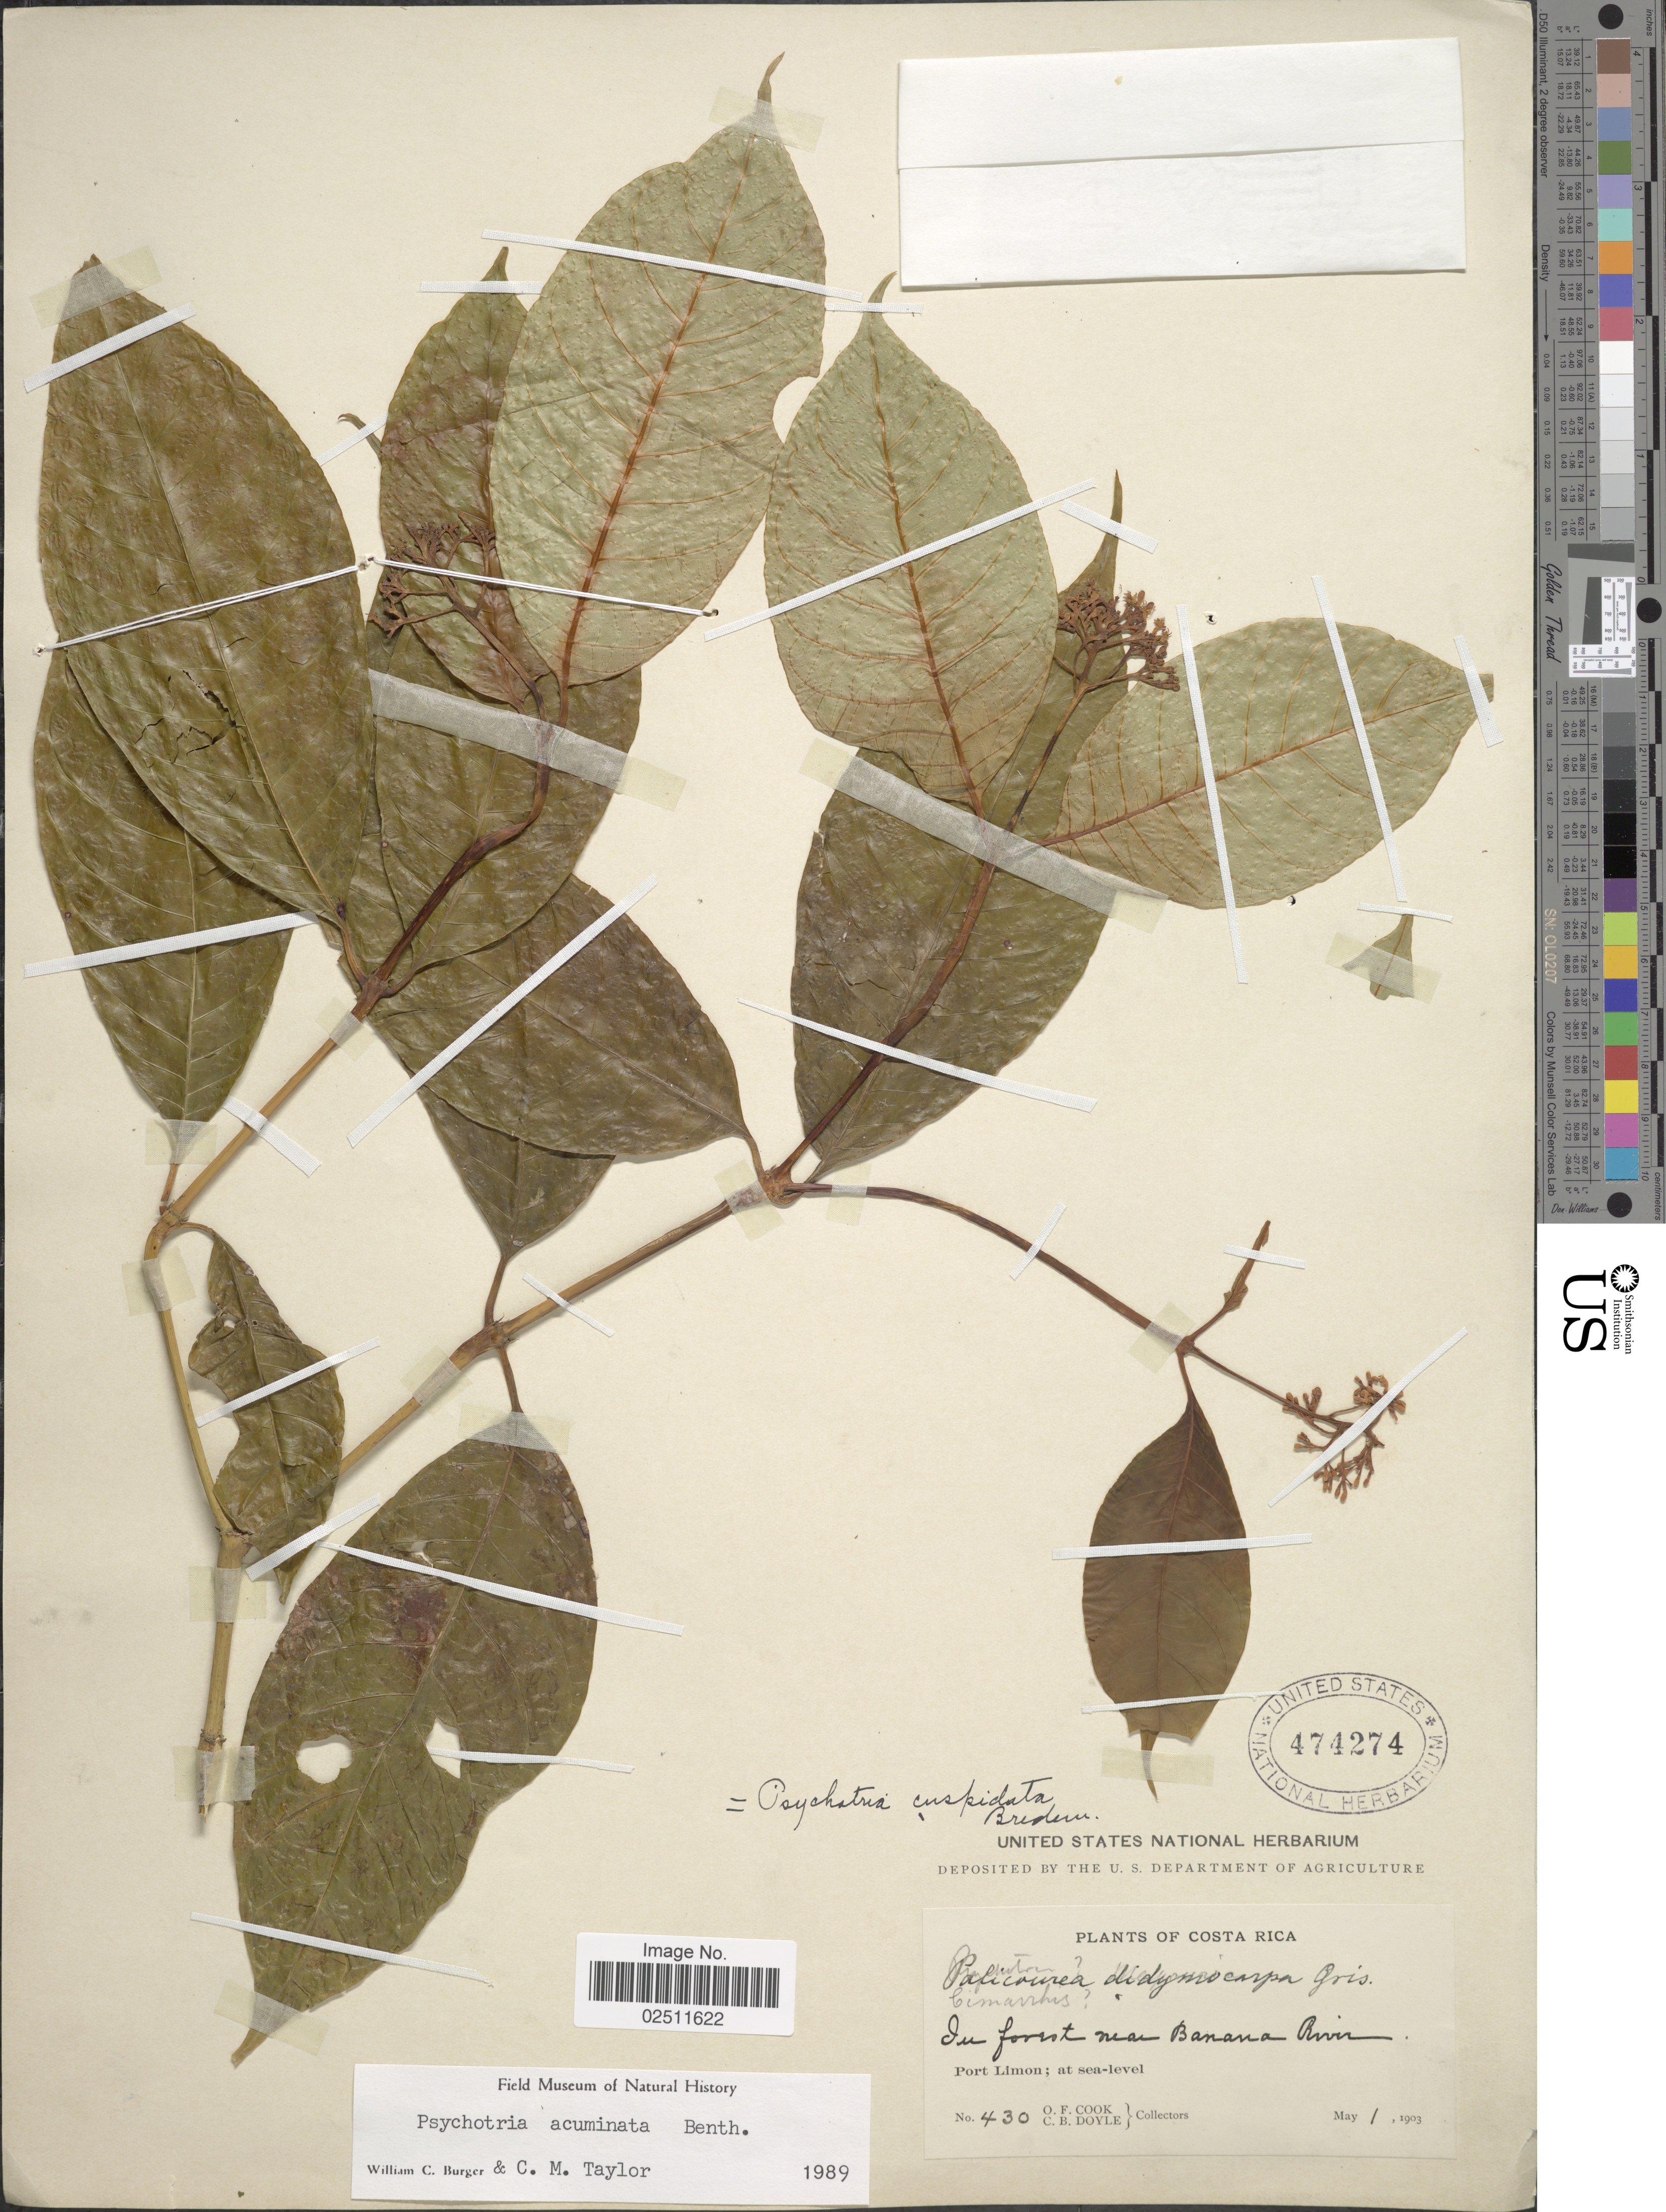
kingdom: Plantae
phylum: Tracheophyta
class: Magnoliopsida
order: Gentianales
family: Rubiaceae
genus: Psychotria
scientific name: Psychotria acuminata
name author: Benth.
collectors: O. F. Cook & C. Doyle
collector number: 430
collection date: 1903-05-01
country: Costa Rica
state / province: Limón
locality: In forest near Banana River. Port Limon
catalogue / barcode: US 474274